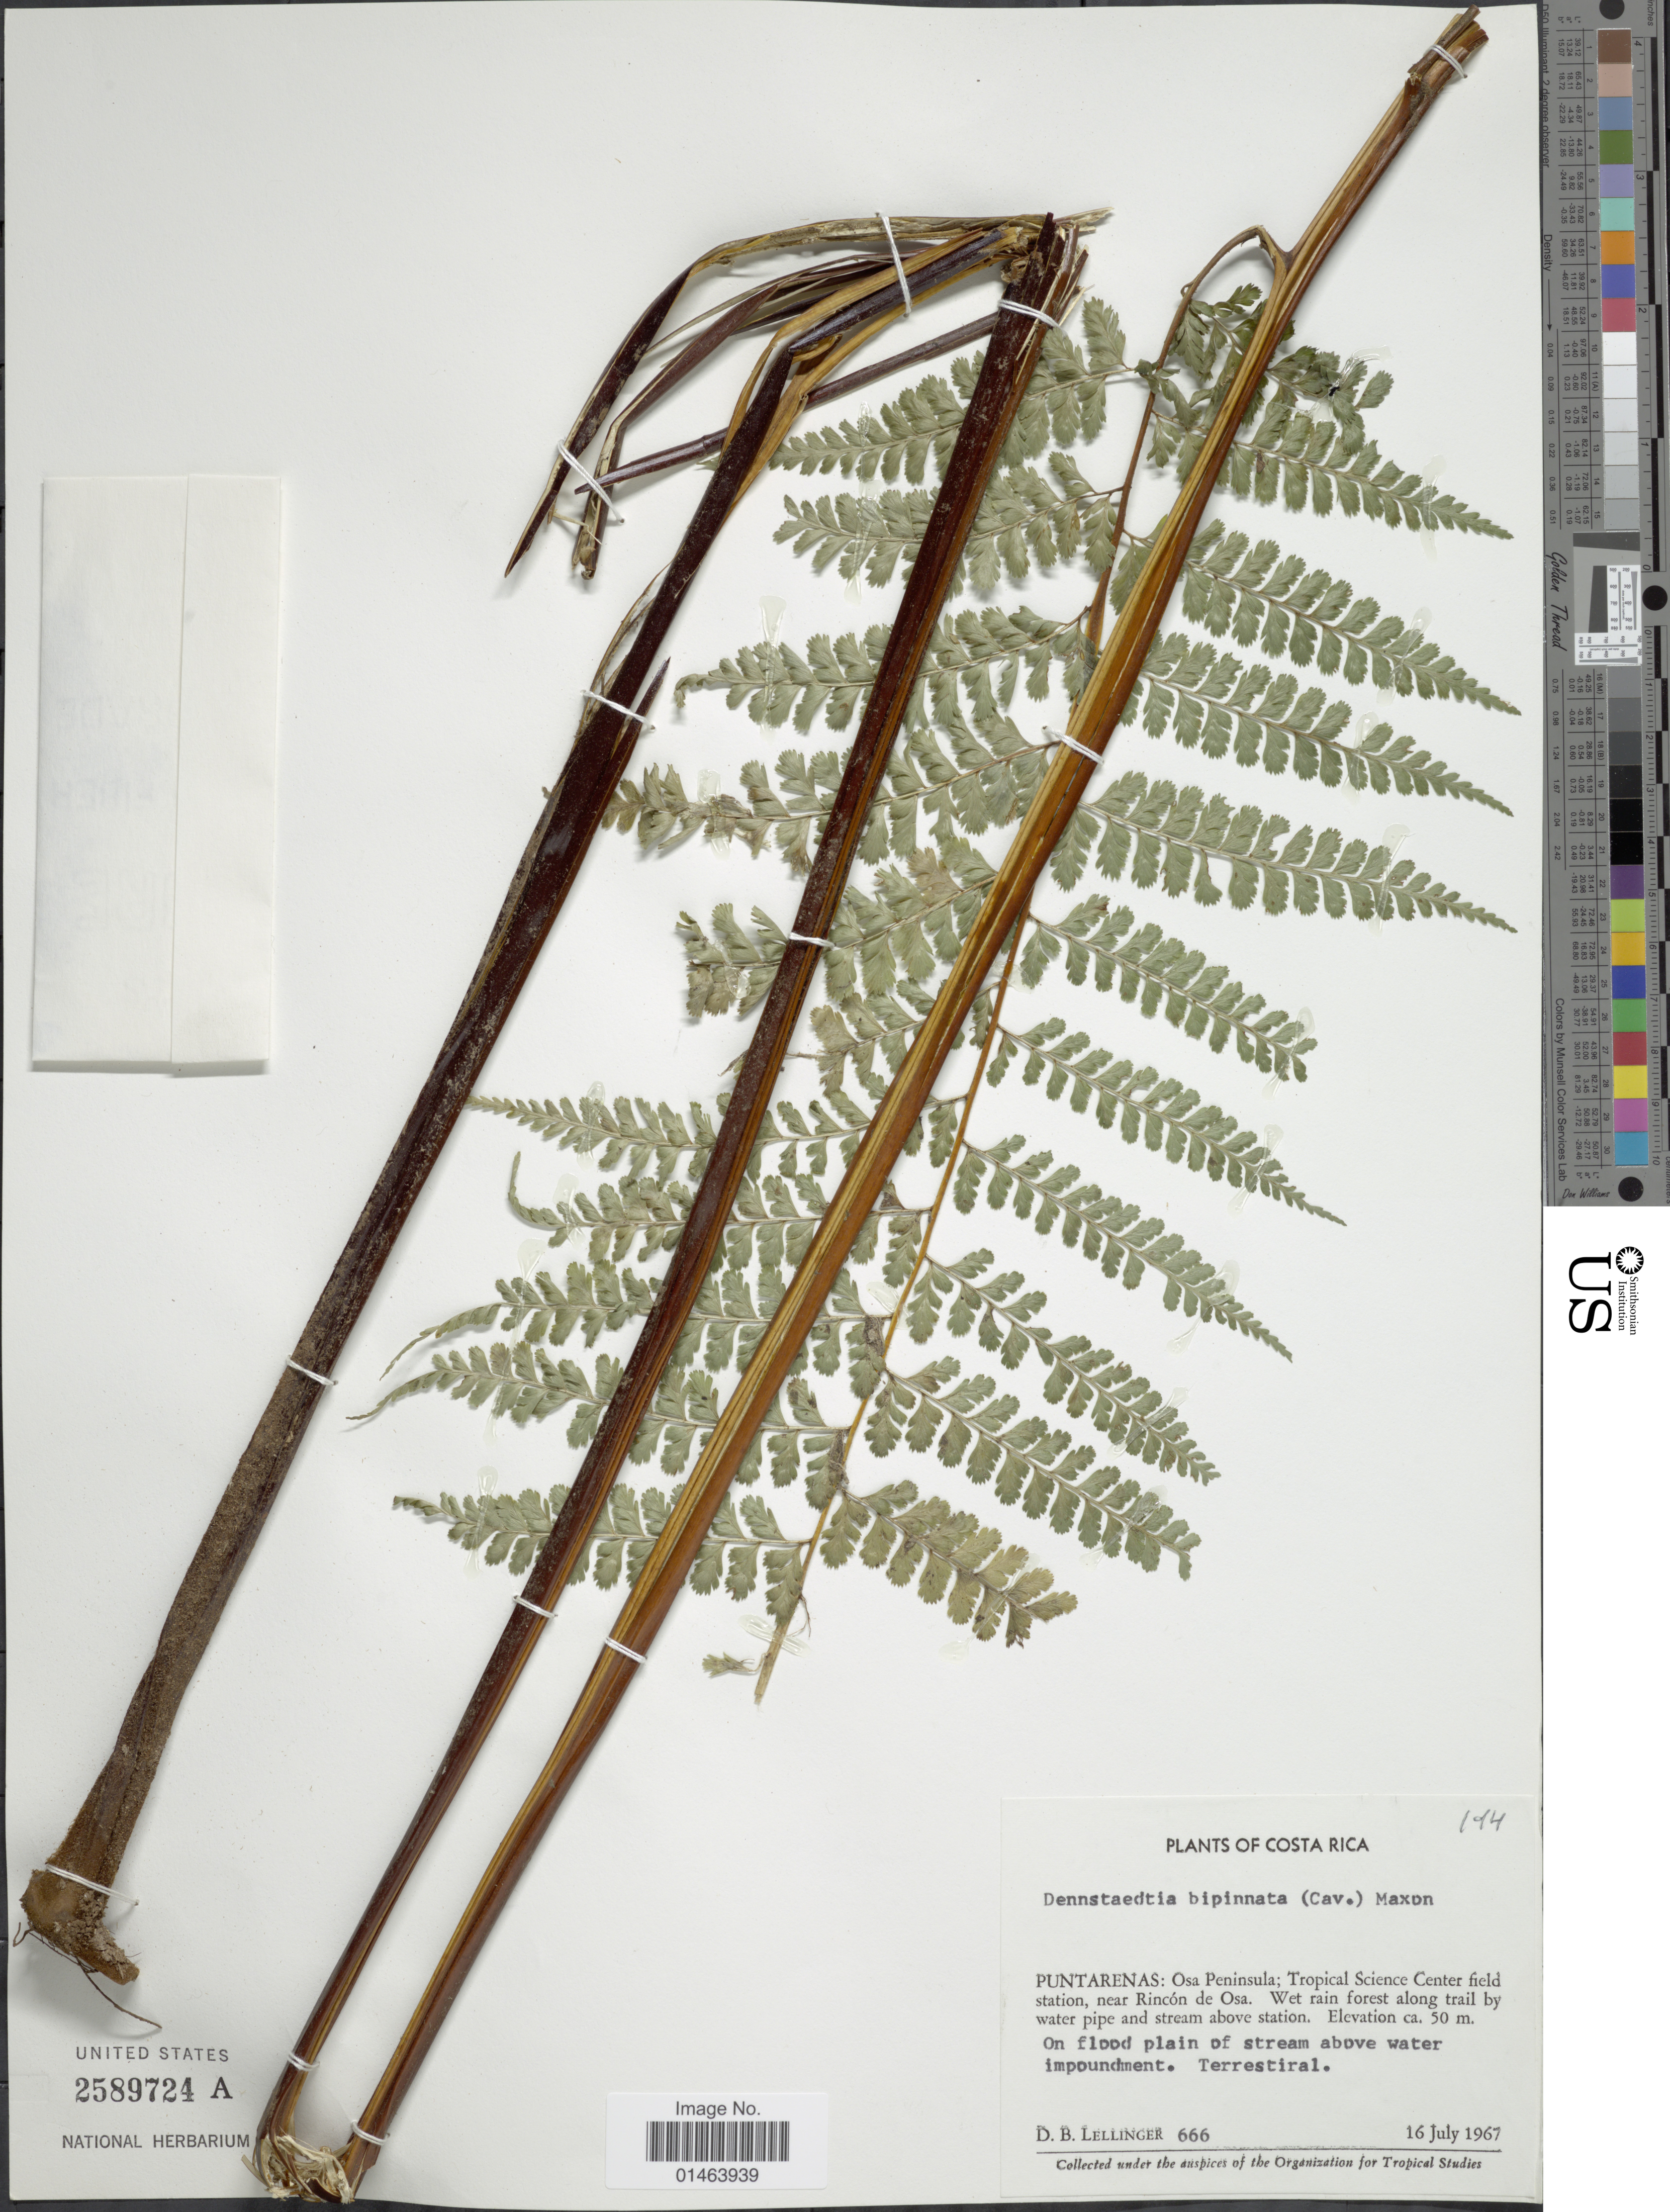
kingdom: Plantae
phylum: Tracheophyta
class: Polypodiopsida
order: Polypodiales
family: Dennstaedtiaceae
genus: Dennstaedtia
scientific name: Dennstaedtia bipinnata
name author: (Cav.) Maxon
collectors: D. B. Lellinger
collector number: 666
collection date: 1967-07-16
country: Costa Rica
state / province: Puntarenas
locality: Costa Rica, Puntarenas: Osa Peninsula; Tropical science Center Field station, near Rincon de Osa.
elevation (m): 50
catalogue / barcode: US 2589724A